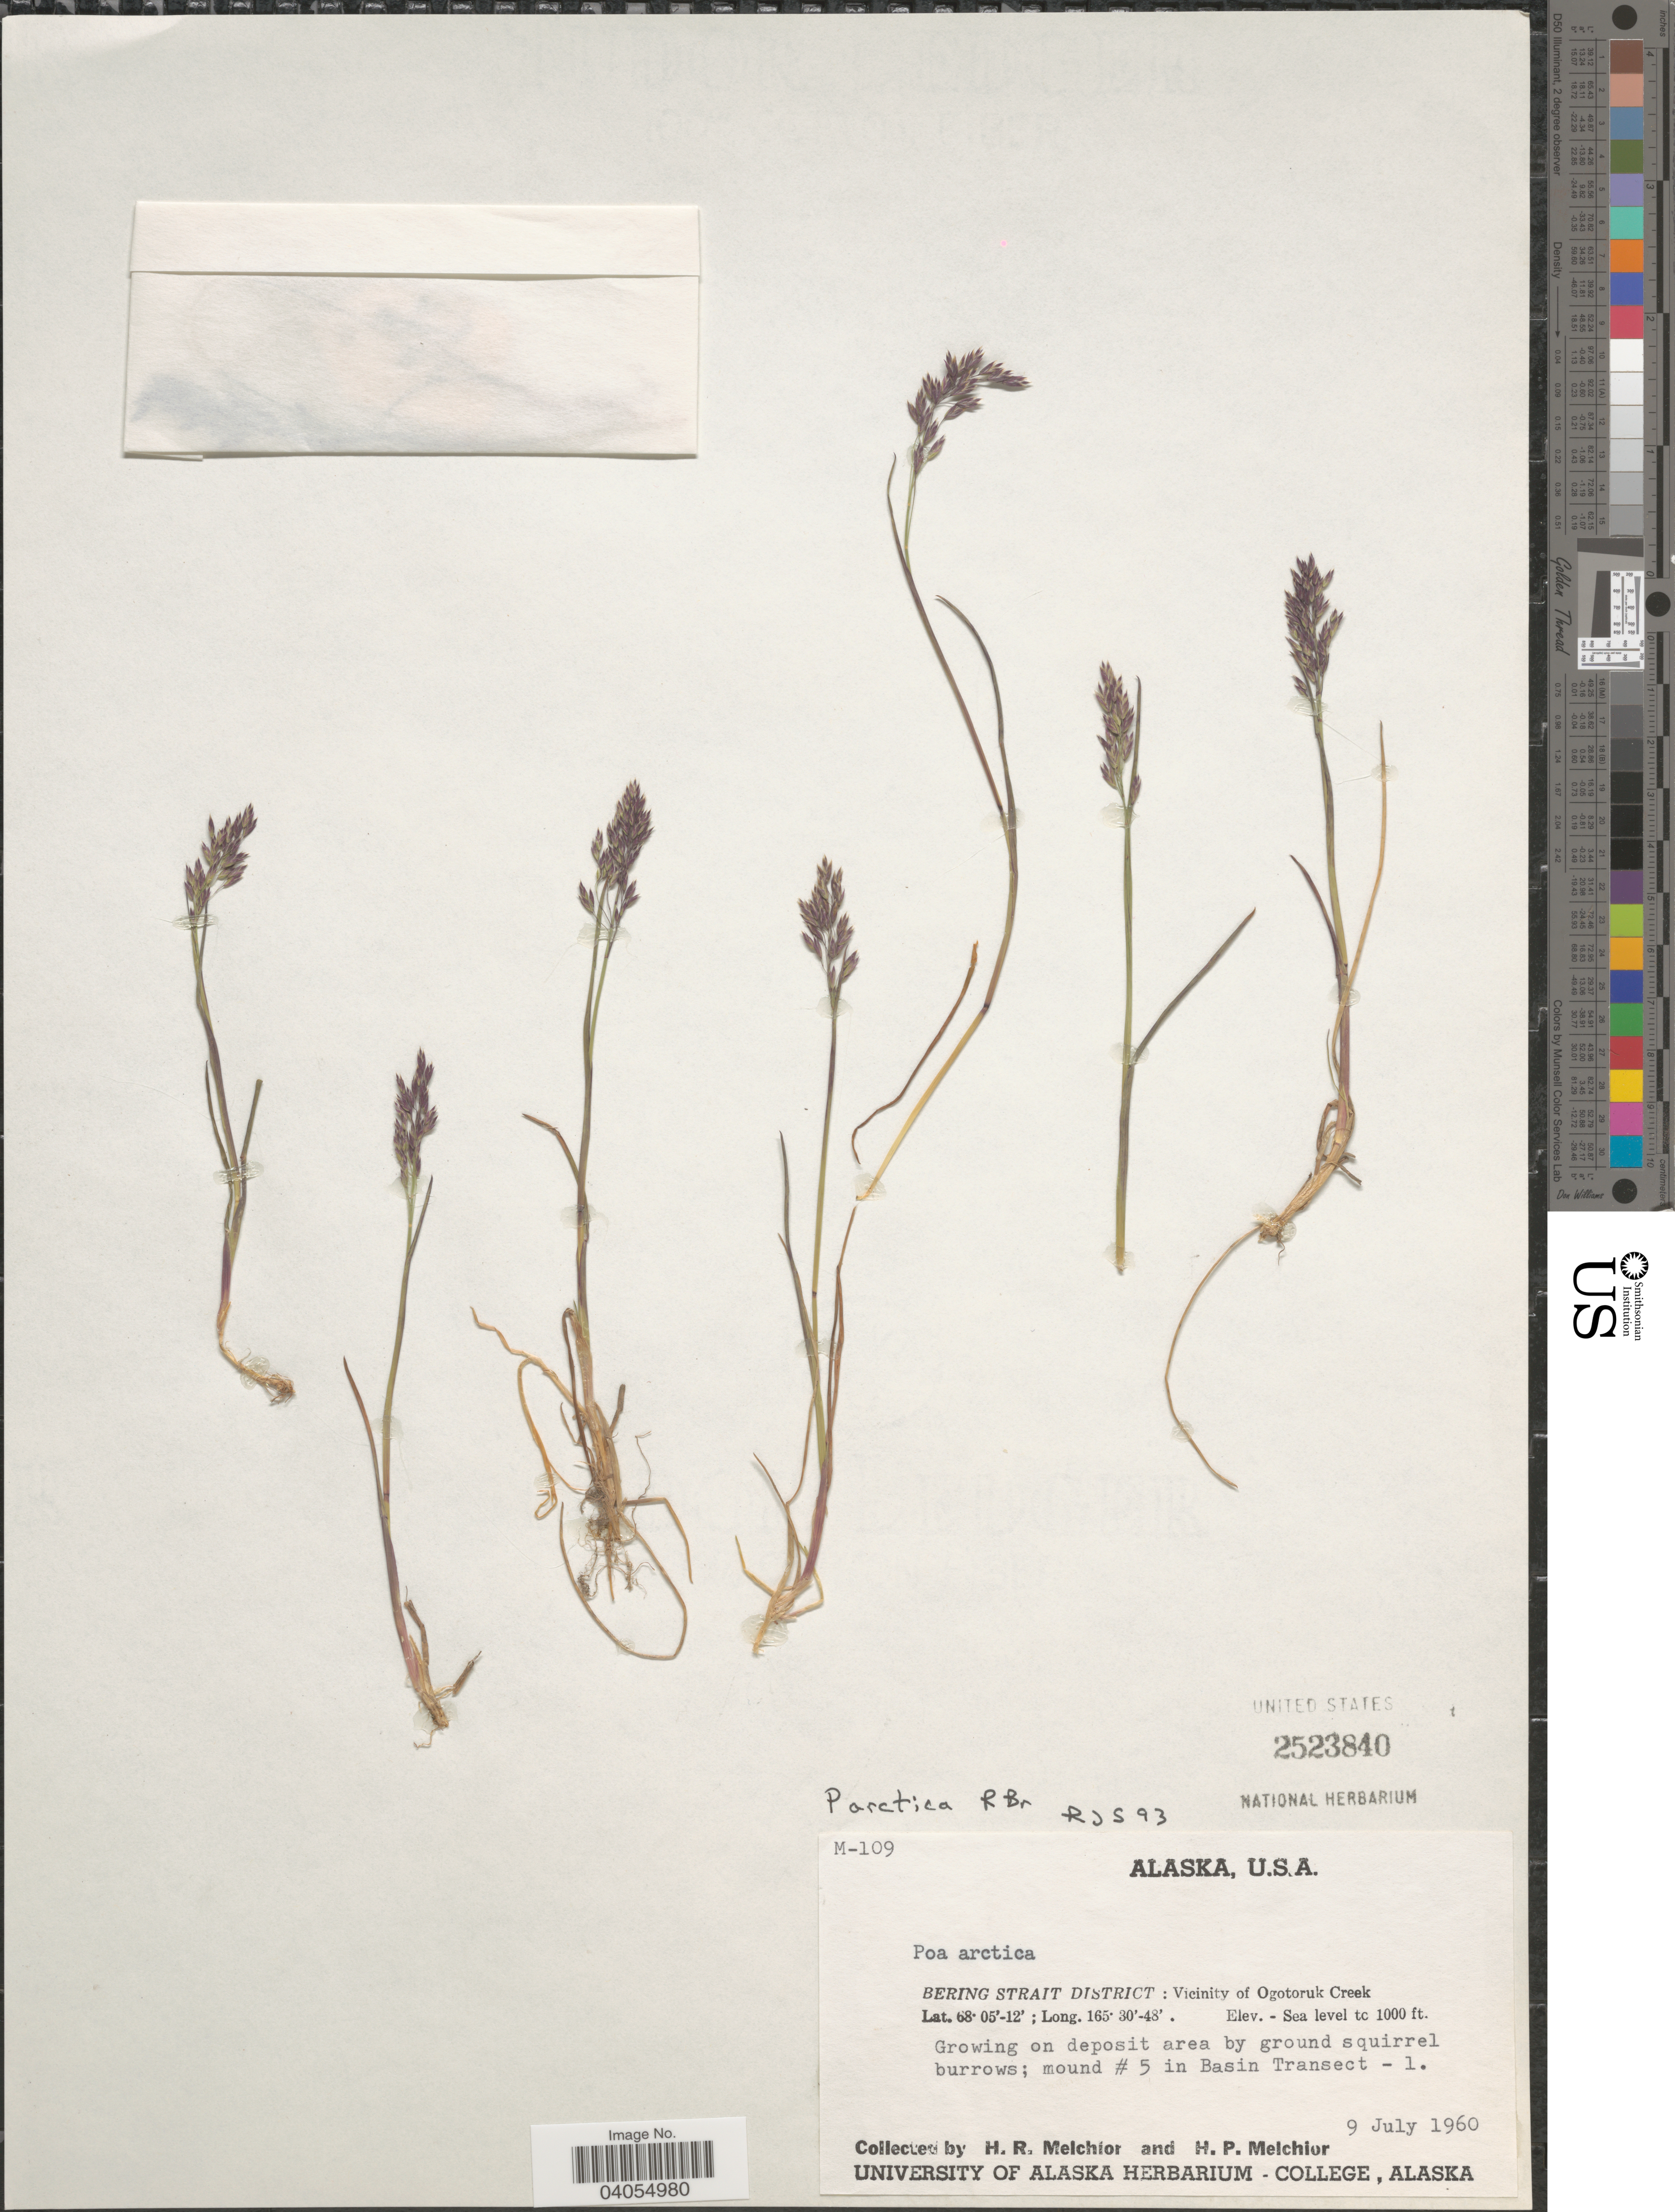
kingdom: Plantae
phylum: Tracheophyta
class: Liliopsida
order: Poales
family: Poaceae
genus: Poa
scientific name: Poa arctica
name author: R. Br.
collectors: H. R. Melchior & H. P. Melchior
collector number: M-109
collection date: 1960-07-09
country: United States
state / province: Alaska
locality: Bering Strait District: Vicinity of Ogotoruk Creek. Growing on deposit area by ground squirrel burrows; mound #5 in Basin Transect -1.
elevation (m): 0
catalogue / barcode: US 2523840